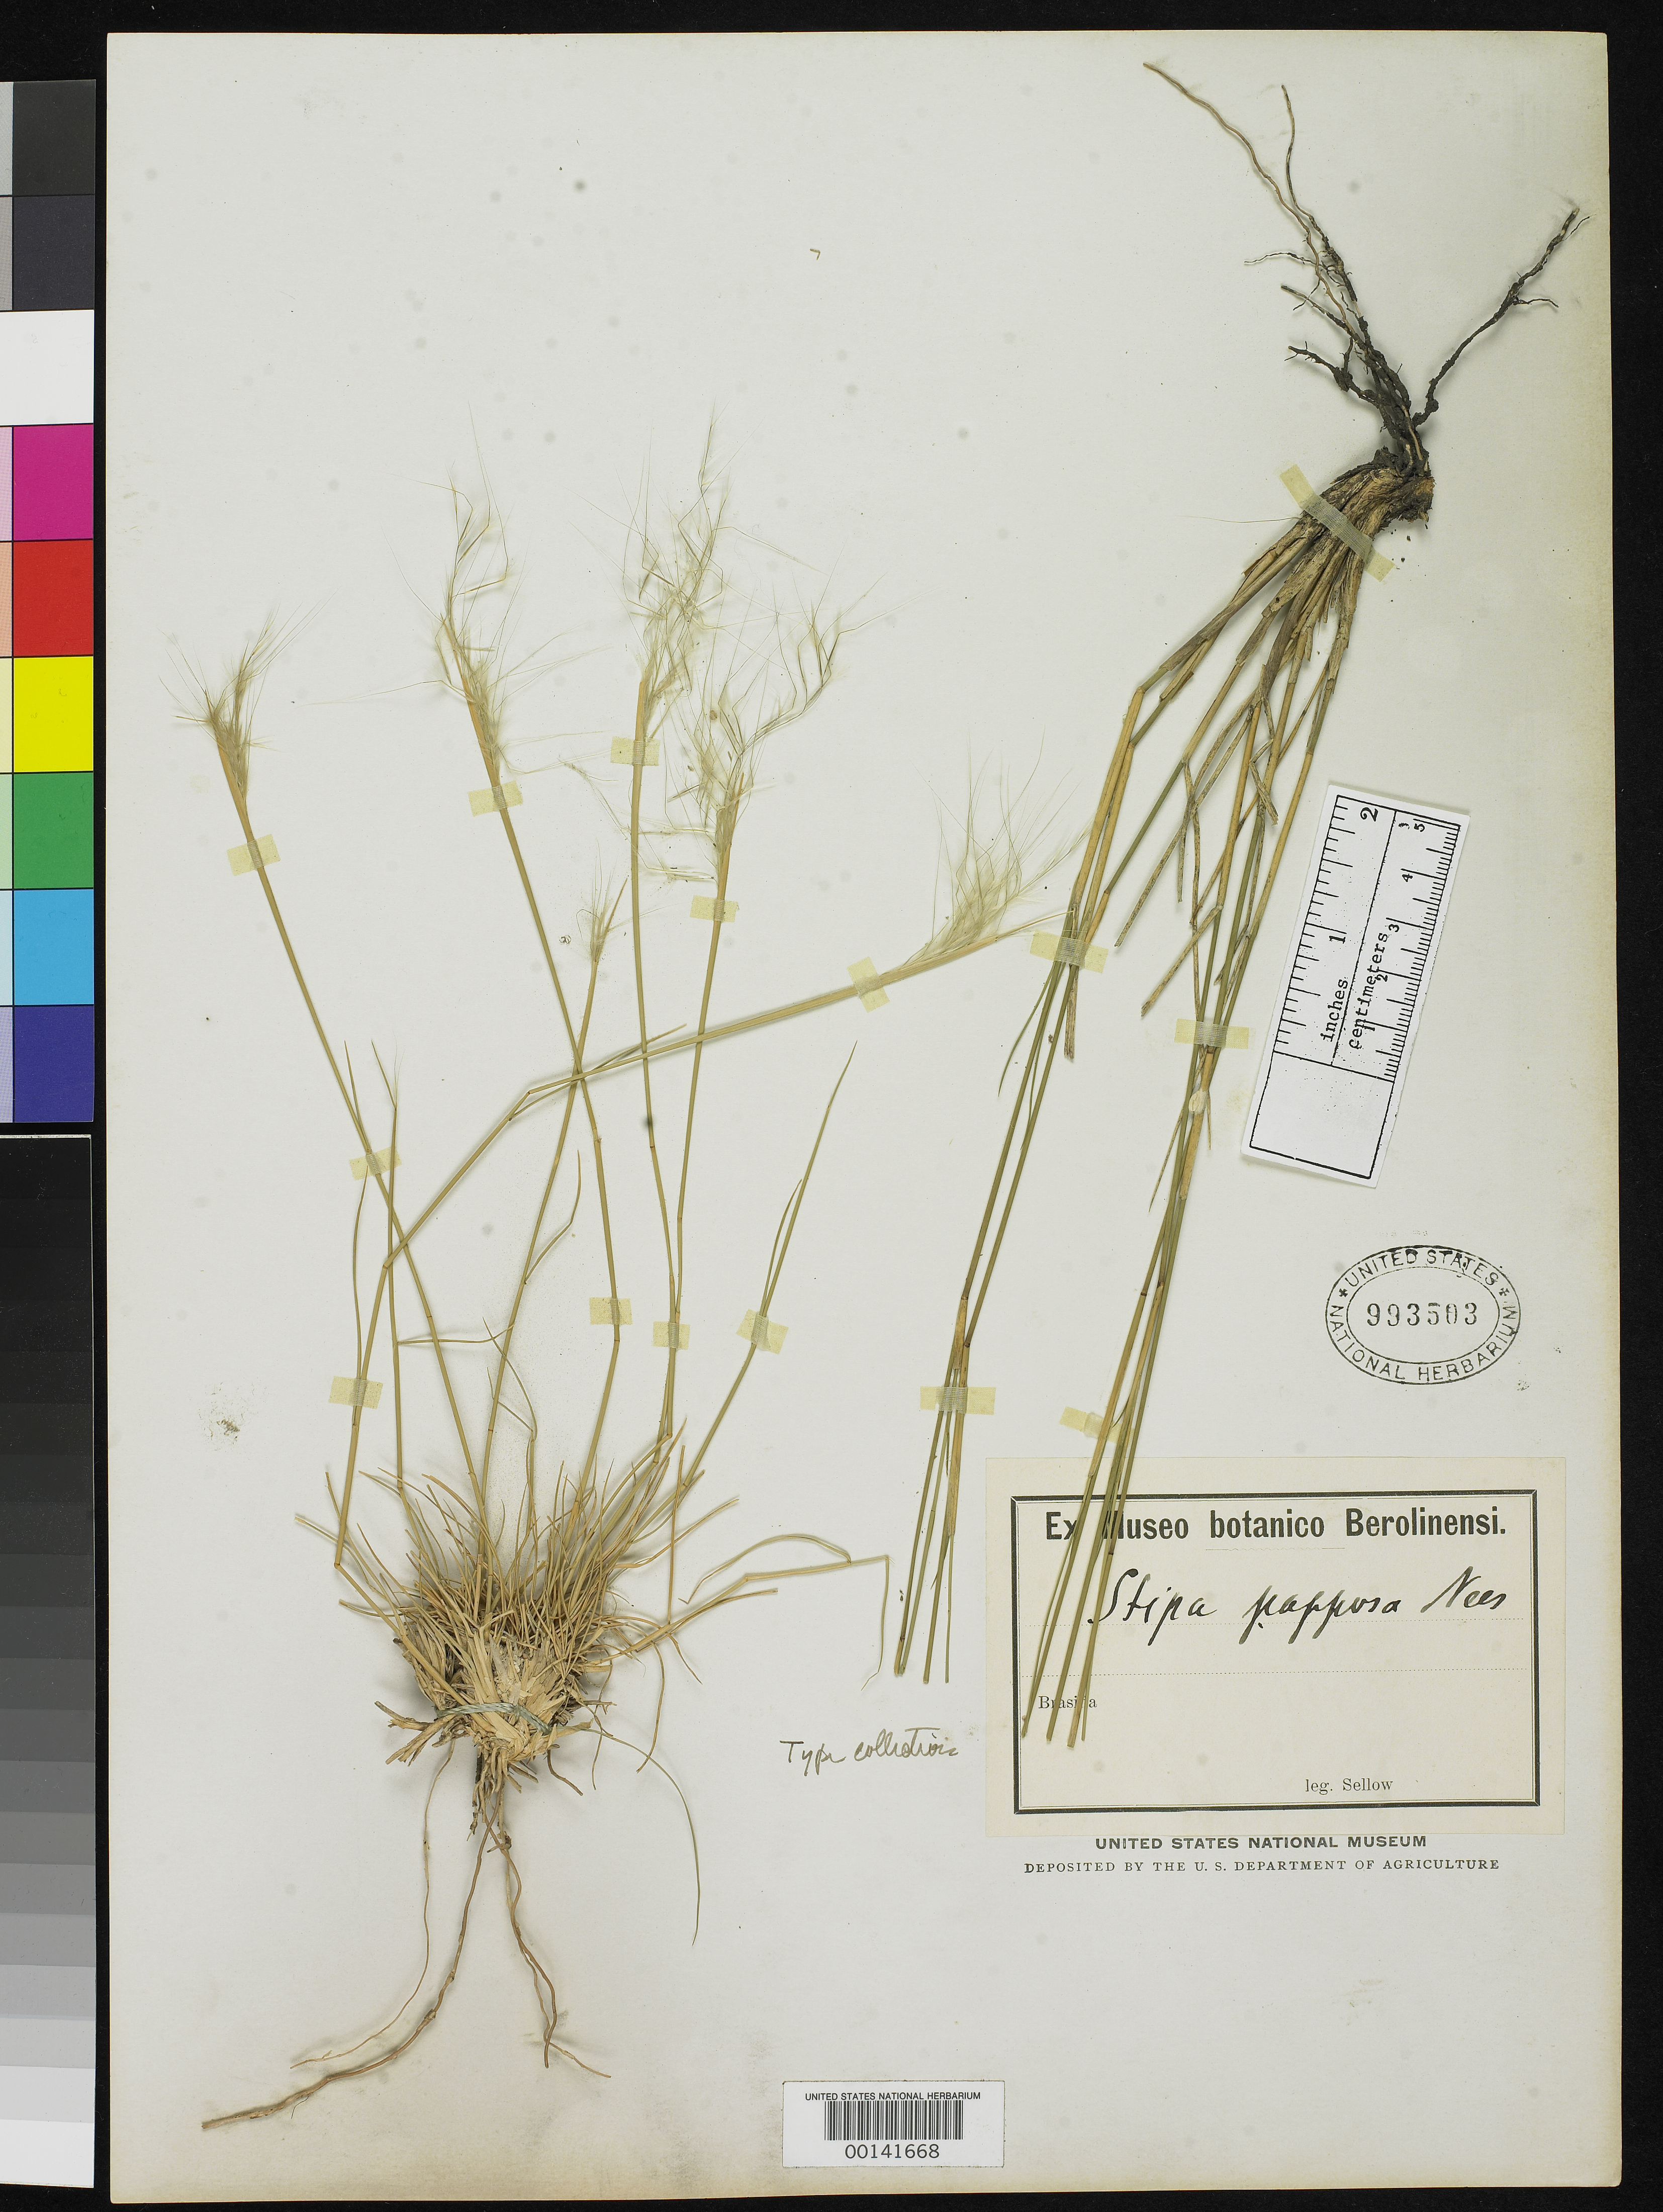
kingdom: Plantae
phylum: Tracheophyta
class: Liliopsida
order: Poales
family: Poaceae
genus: Calamagrostis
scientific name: Calamagrostis plumosa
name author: Spreng.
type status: Type Collection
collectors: F. Sellow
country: Uruguay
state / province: Montevideo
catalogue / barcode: US 993503